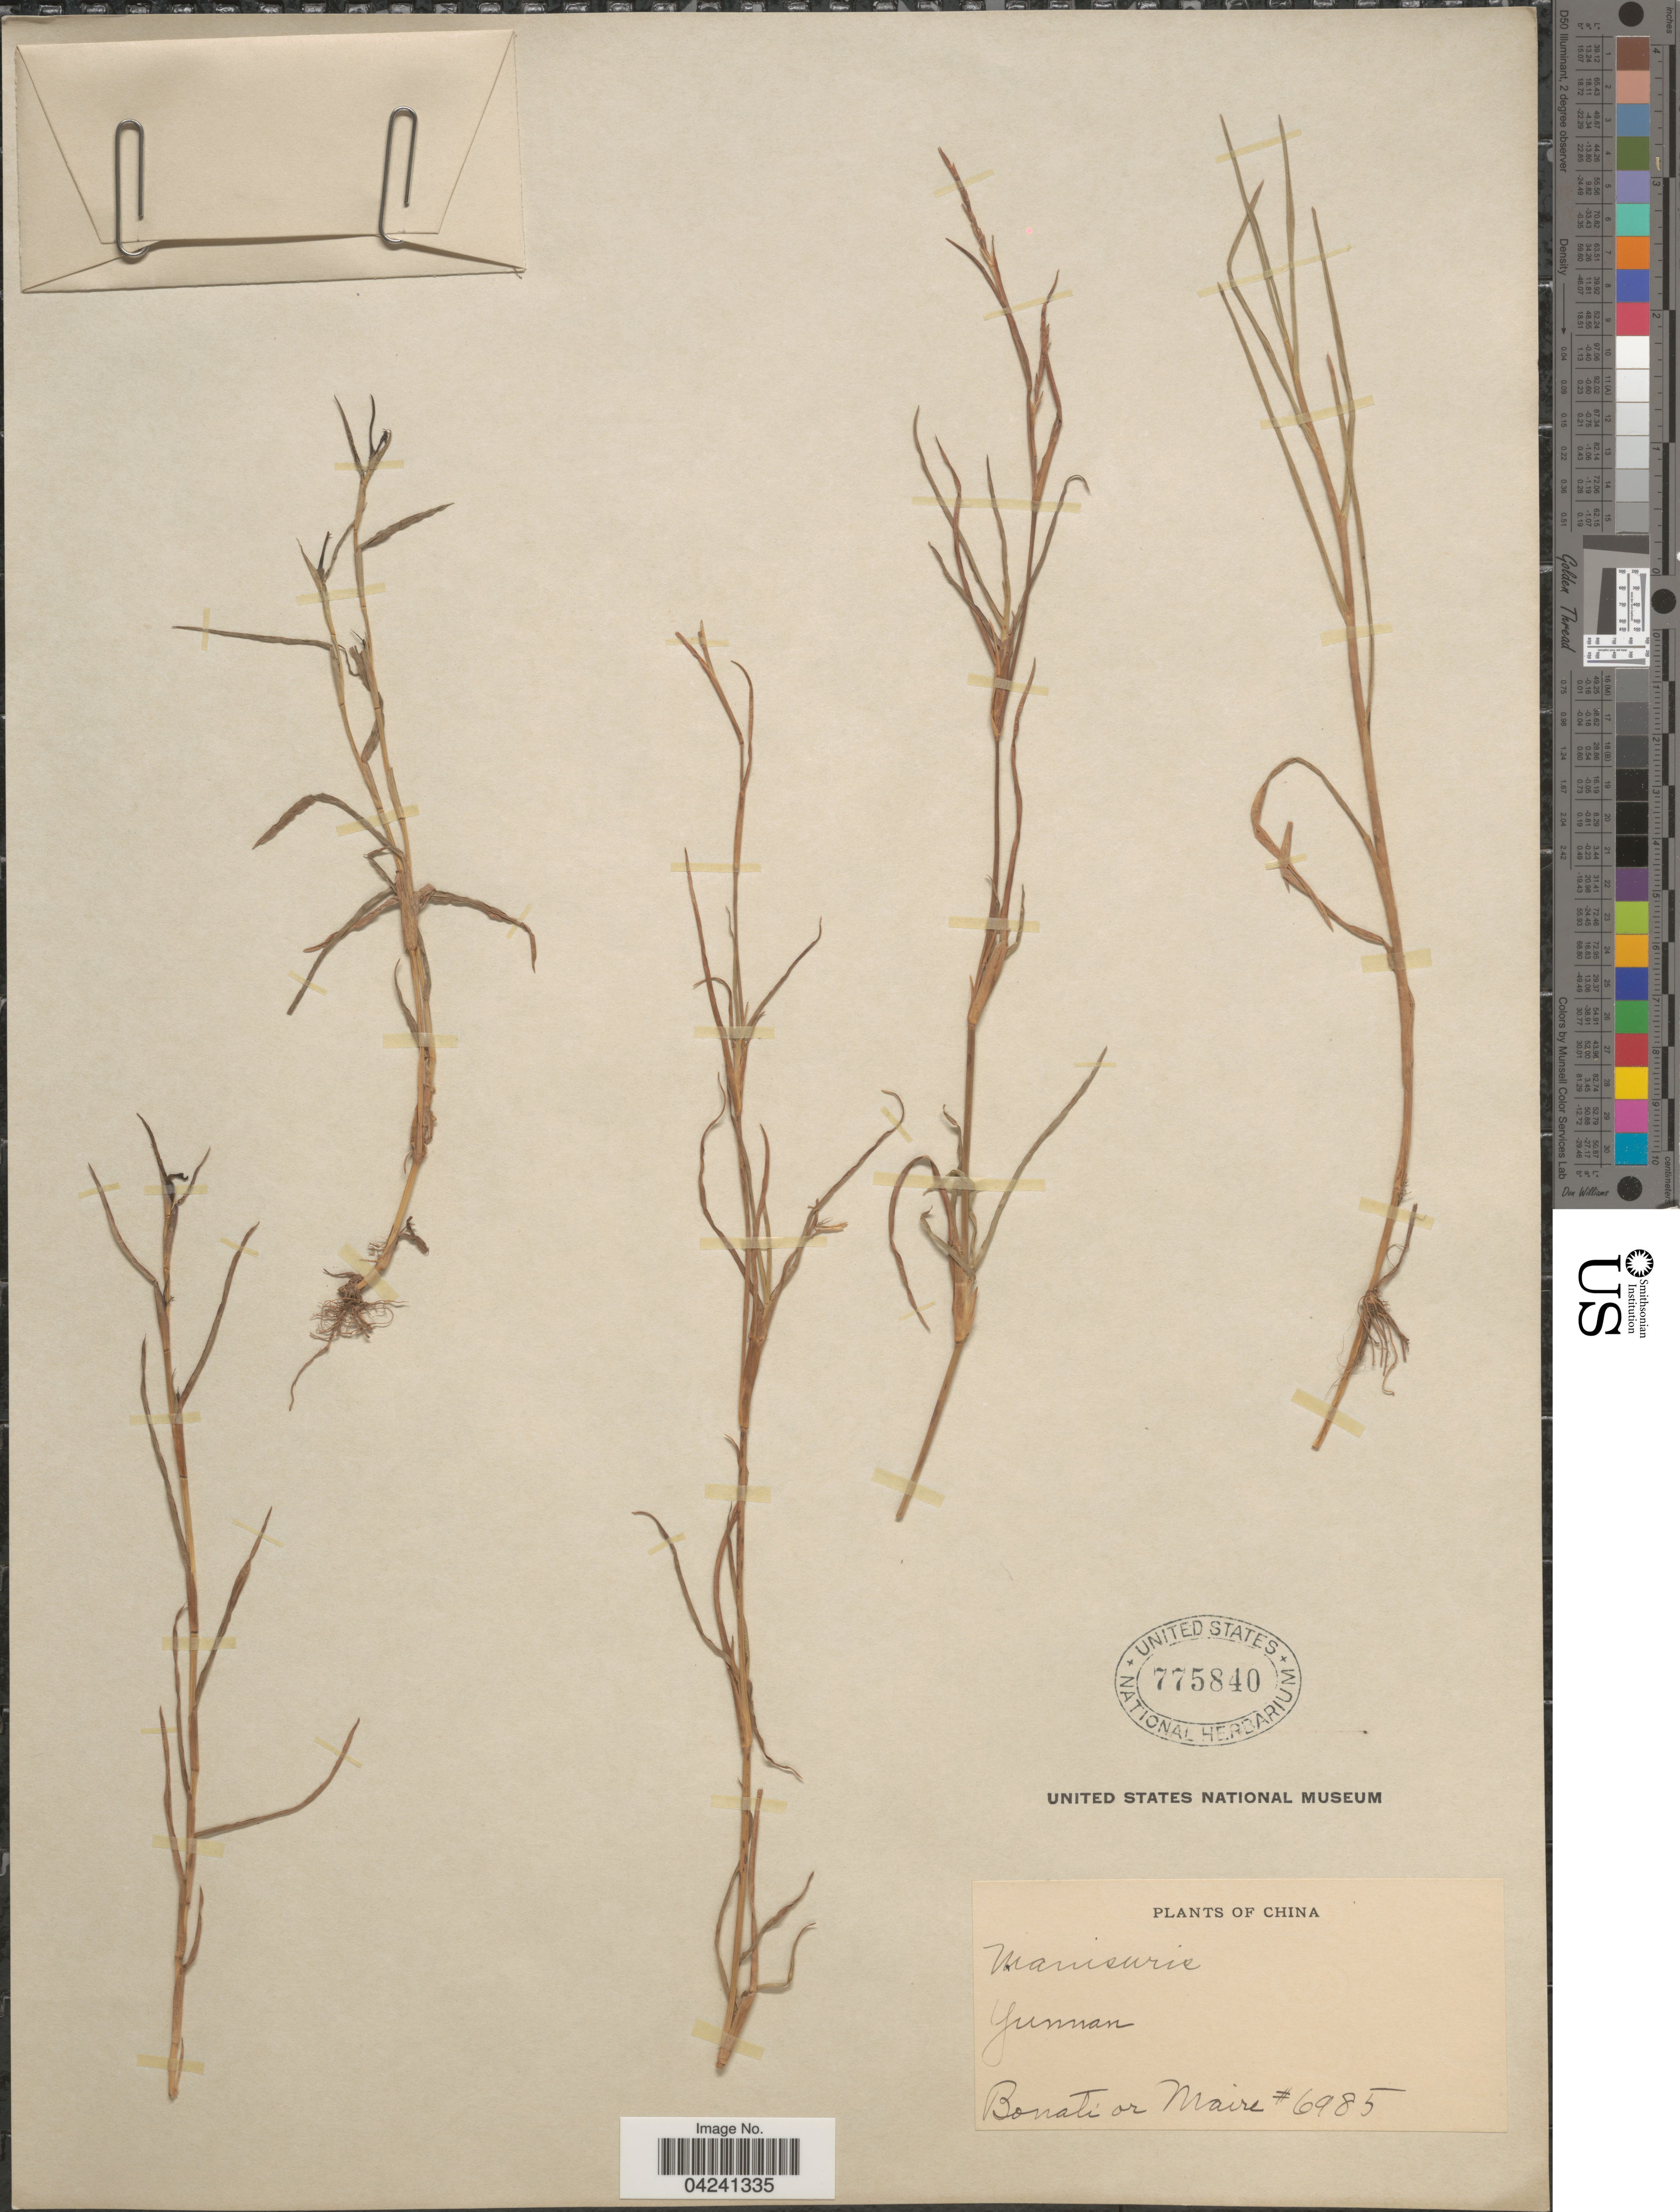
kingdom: Plantae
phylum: Tracheophyta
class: Liliopsida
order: Poales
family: Poaceae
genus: Hemarthria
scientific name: Hemarthria compressa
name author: (L.) R. Br.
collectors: -. Bonati & Maire, --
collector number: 6985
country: China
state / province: Yunnan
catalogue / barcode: US 775840